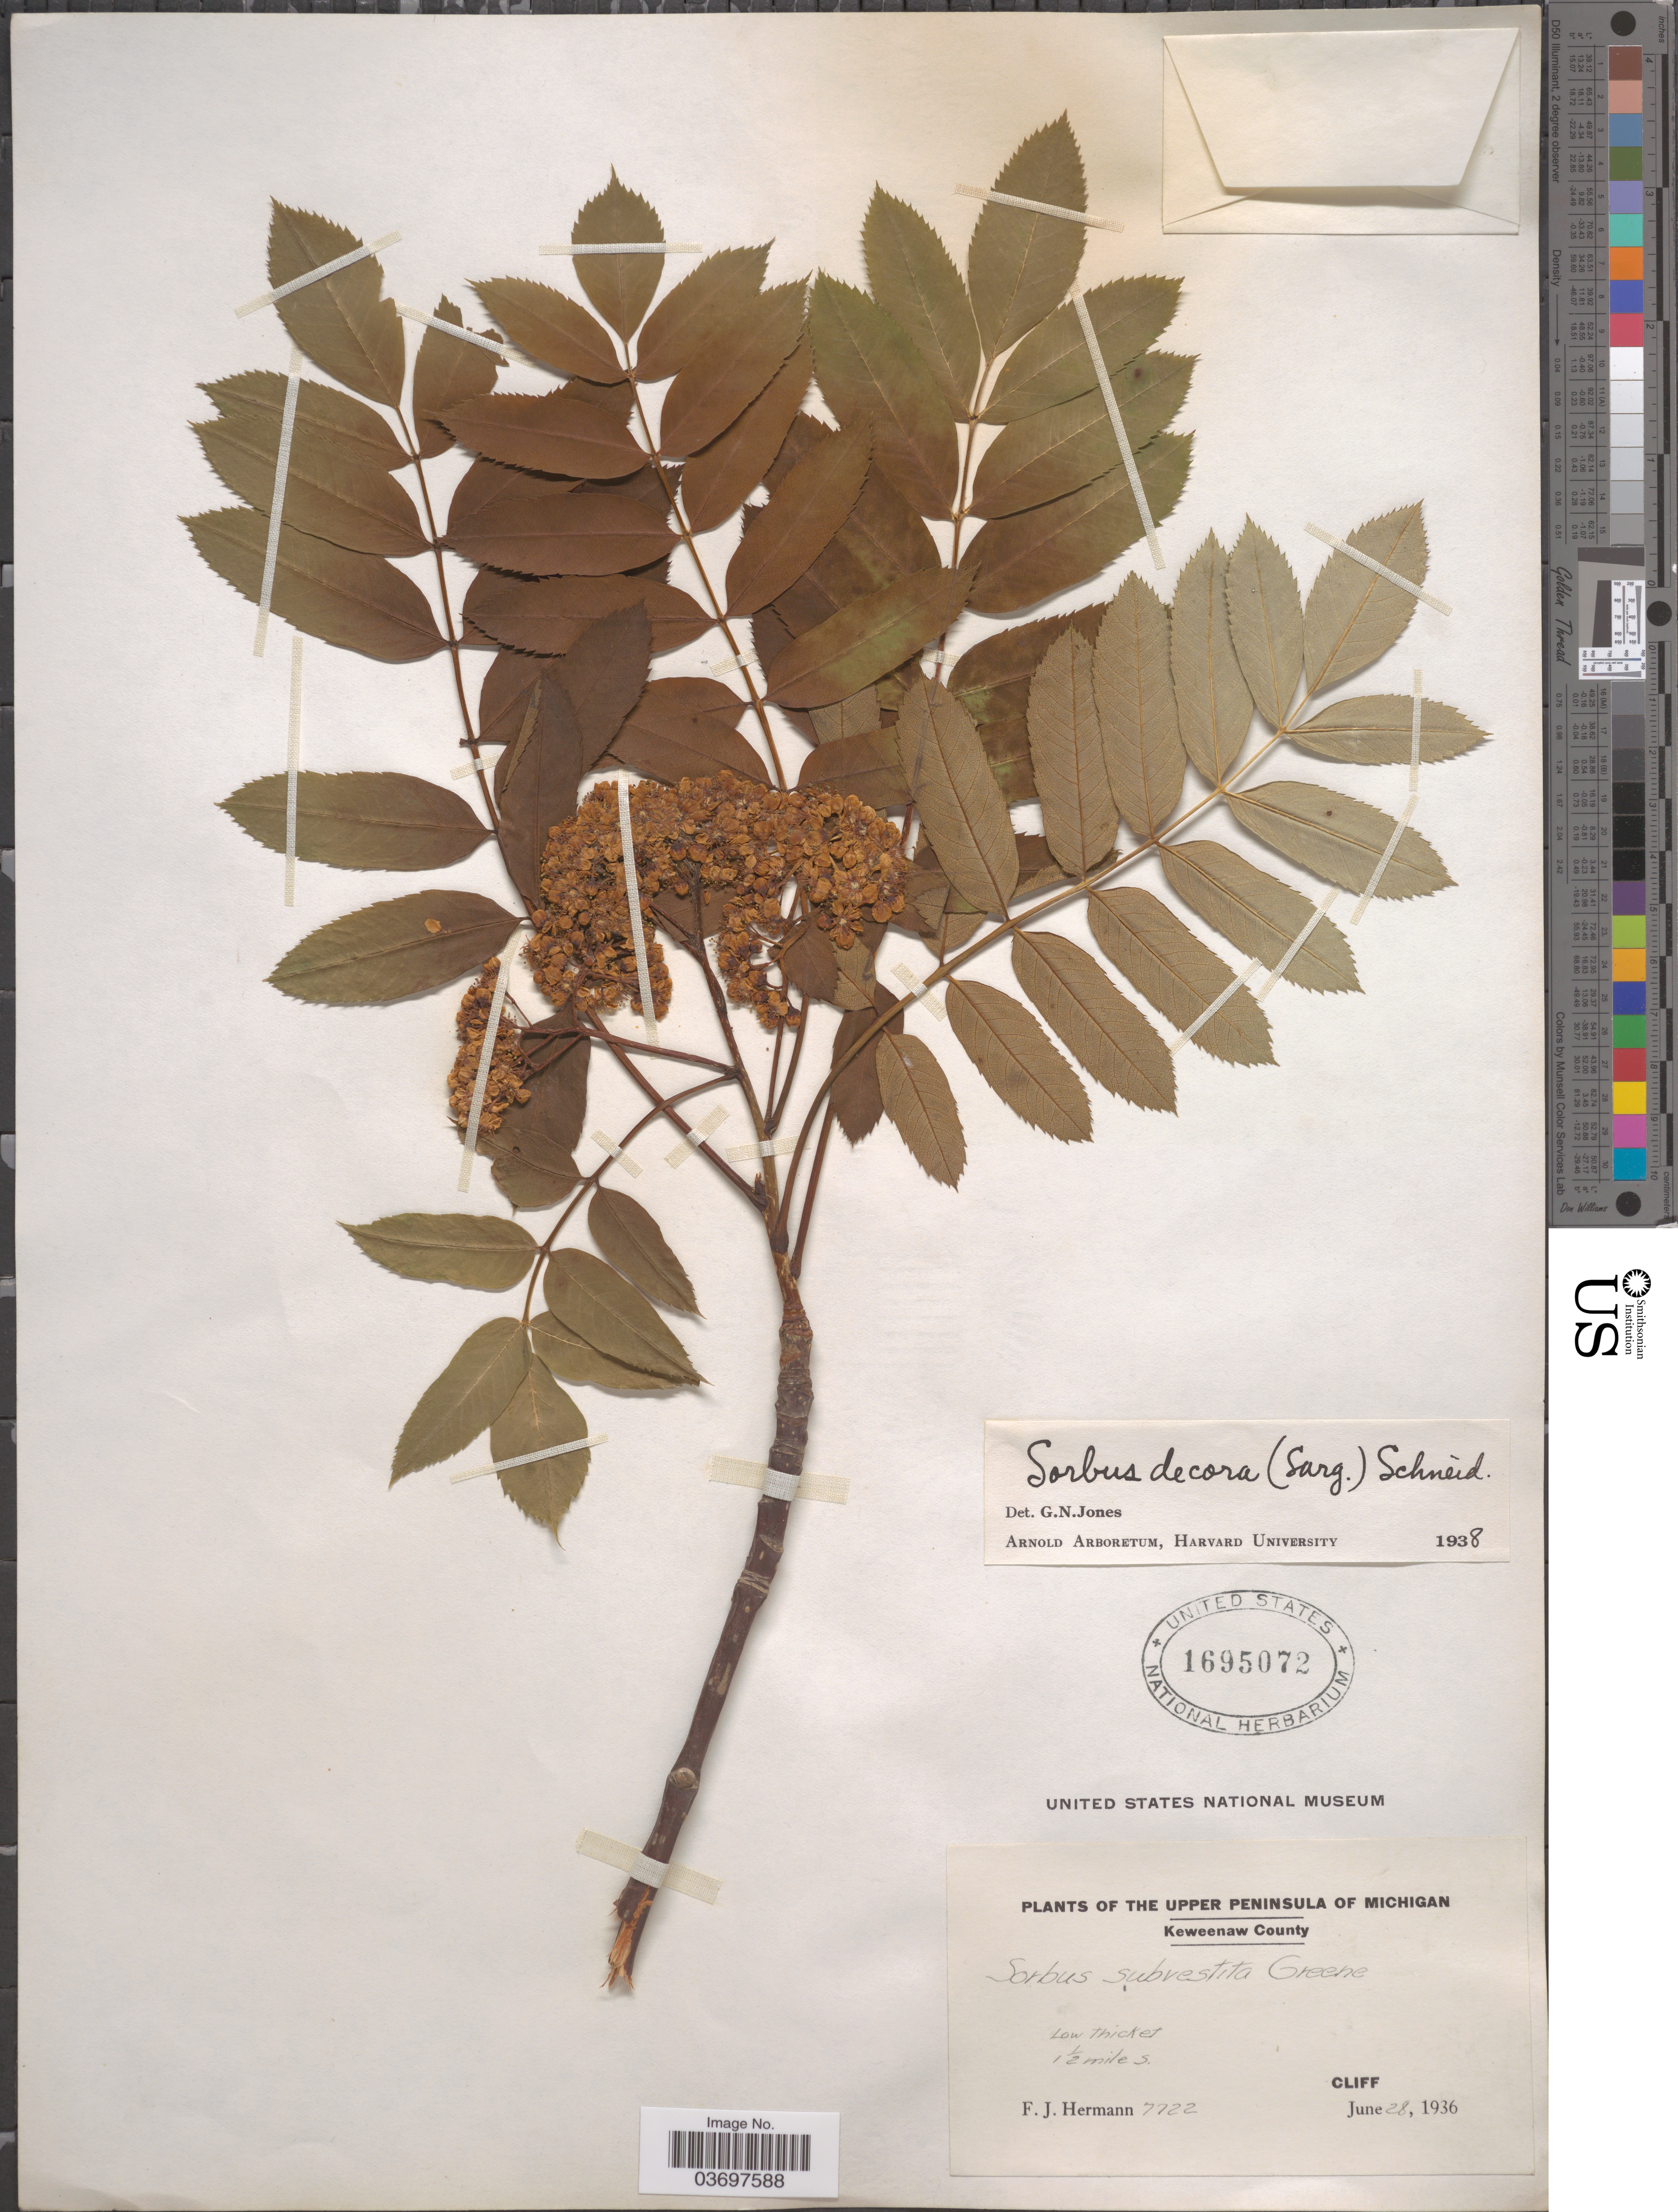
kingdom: Plantae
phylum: Tracheophyta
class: Magnoliopsida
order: Rosales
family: Rosaceae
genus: Sorbus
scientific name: Sorbus decora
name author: (Sarg.) C.K. Schneid.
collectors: F. J. Hermann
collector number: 7722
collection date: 1936-06-28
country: United States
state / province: Michigan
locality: The Upper Peninsula of Michigan. Keweenaw County. 1½ mile S. Cliff.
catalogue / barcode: US 1695072